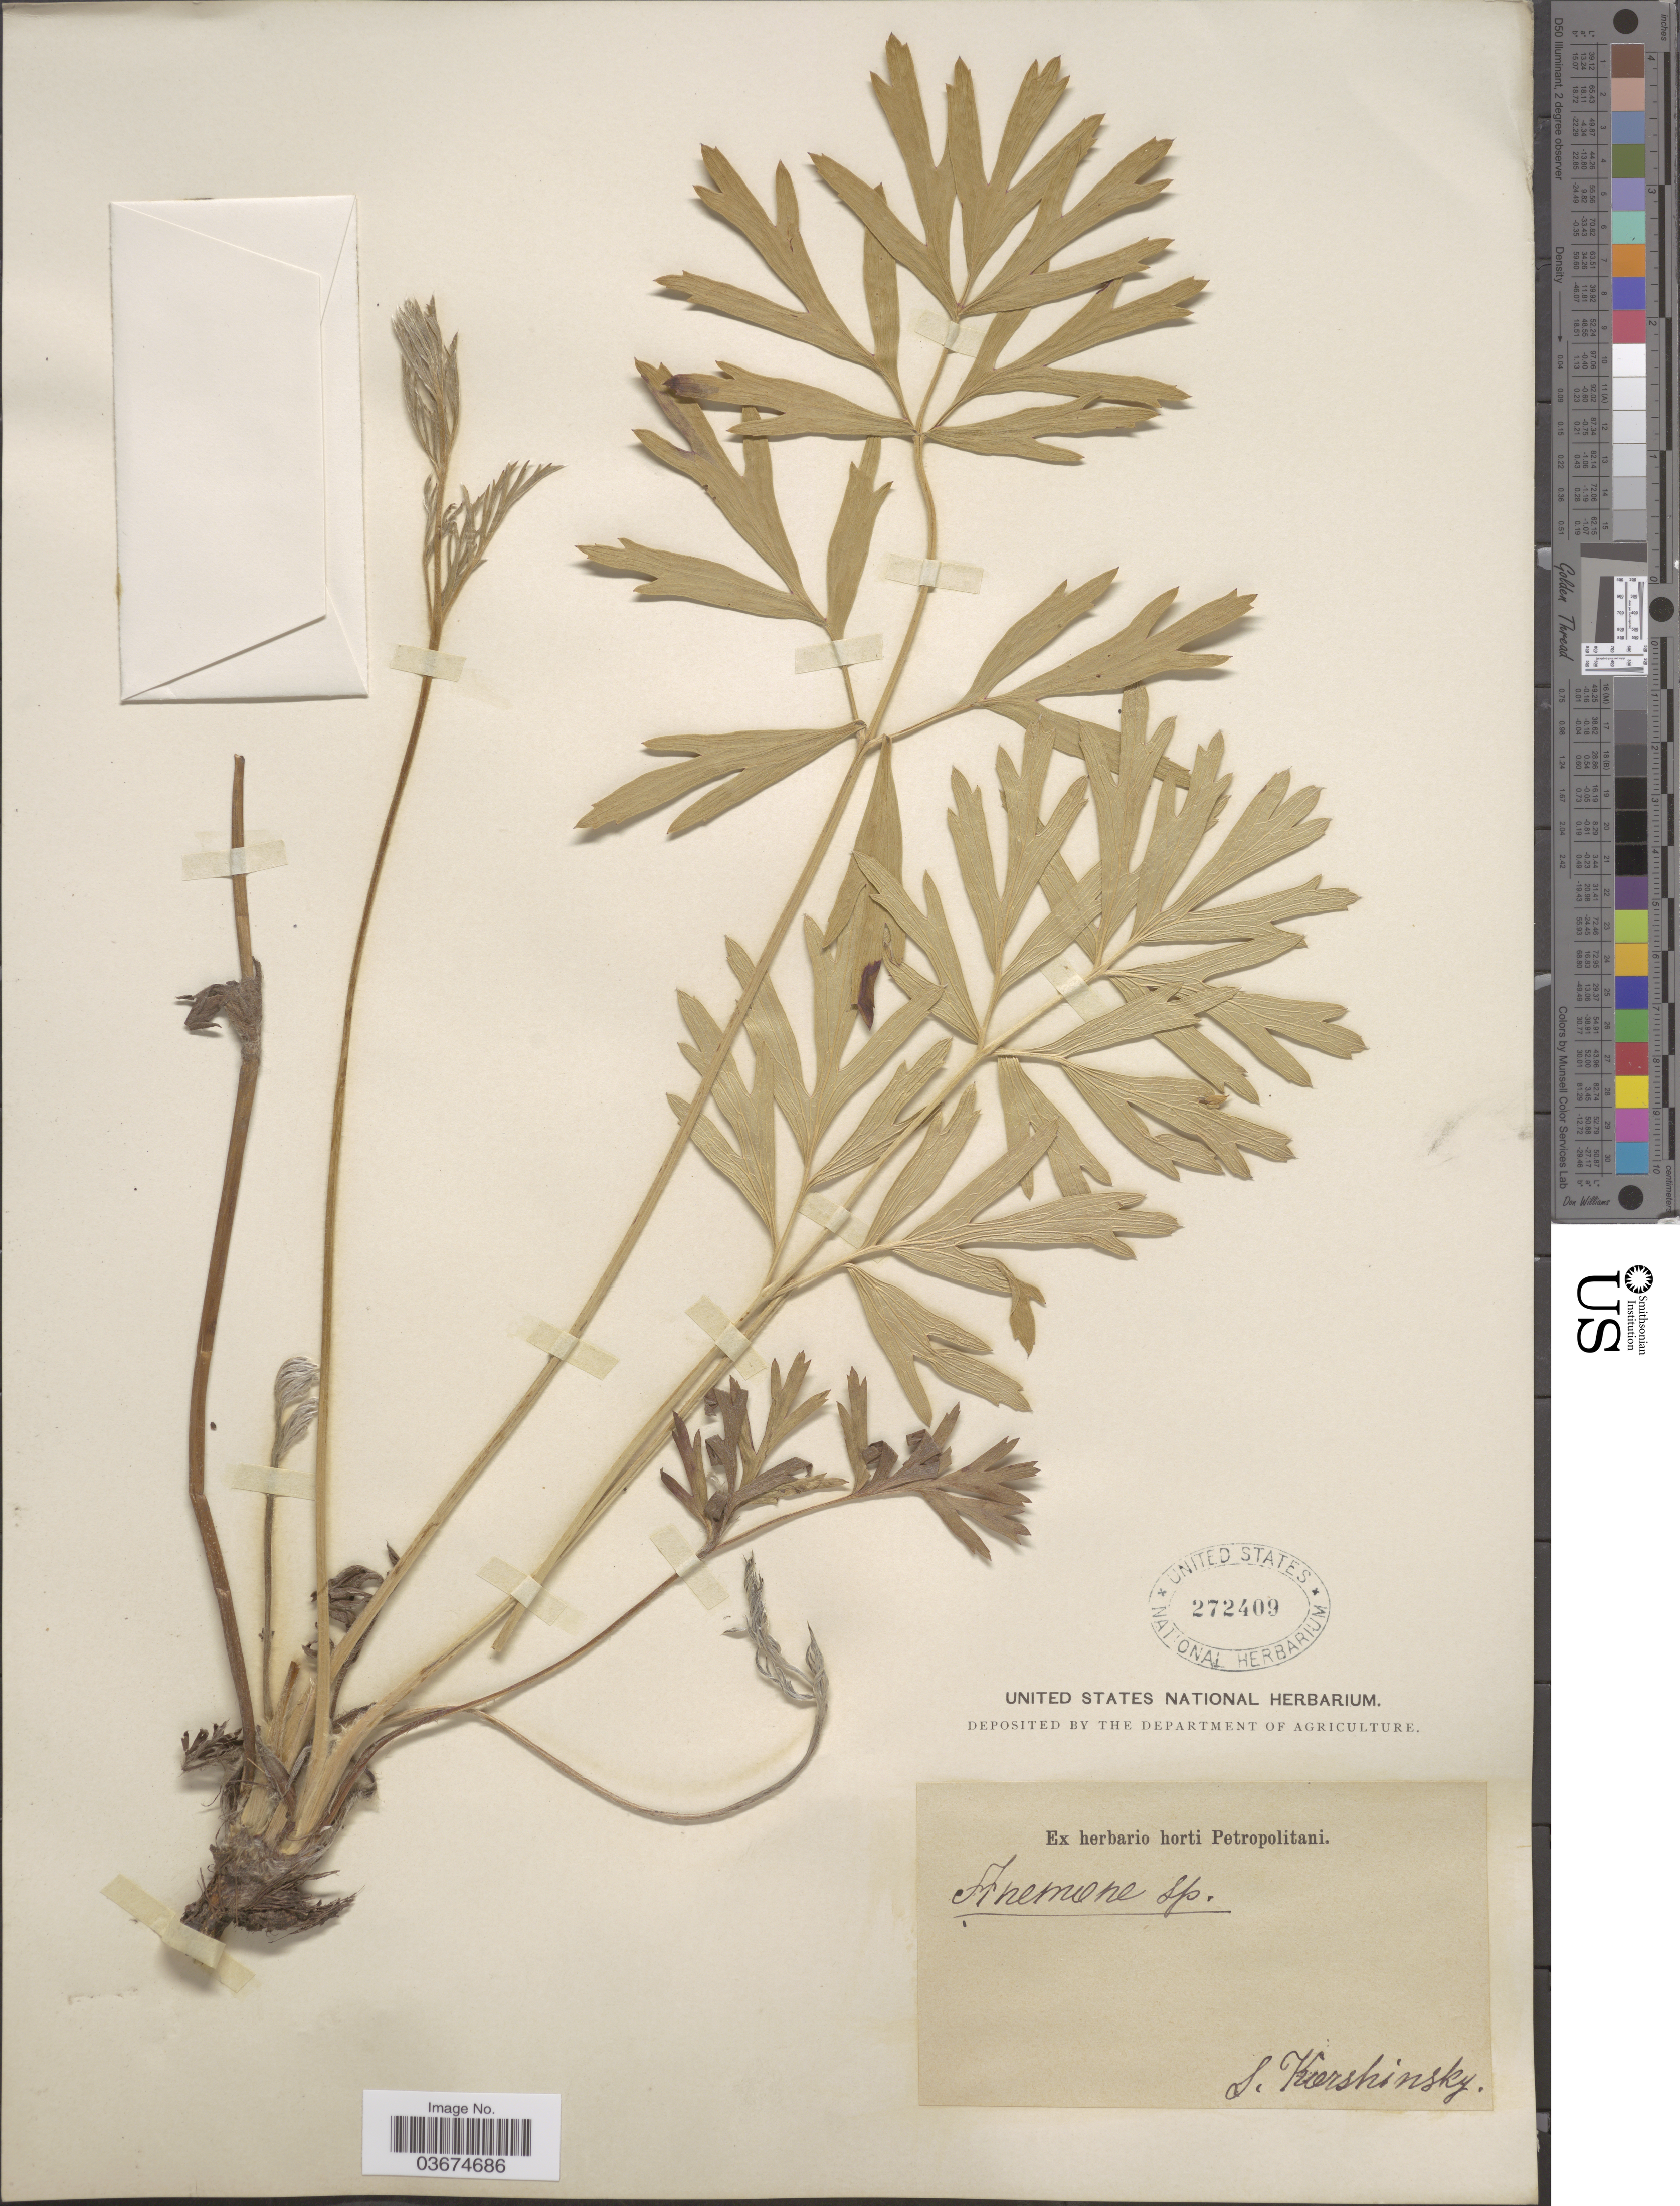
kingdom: Plantae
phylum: Tracheophyta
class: Magnoliopsida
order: Ranunculales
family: Ranunculaceae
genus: Pulsatilla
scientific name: Pulsatilla pulsatilla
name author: (L.) H. Karst.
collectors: S. I. Korshinsky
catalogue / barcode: US 272409